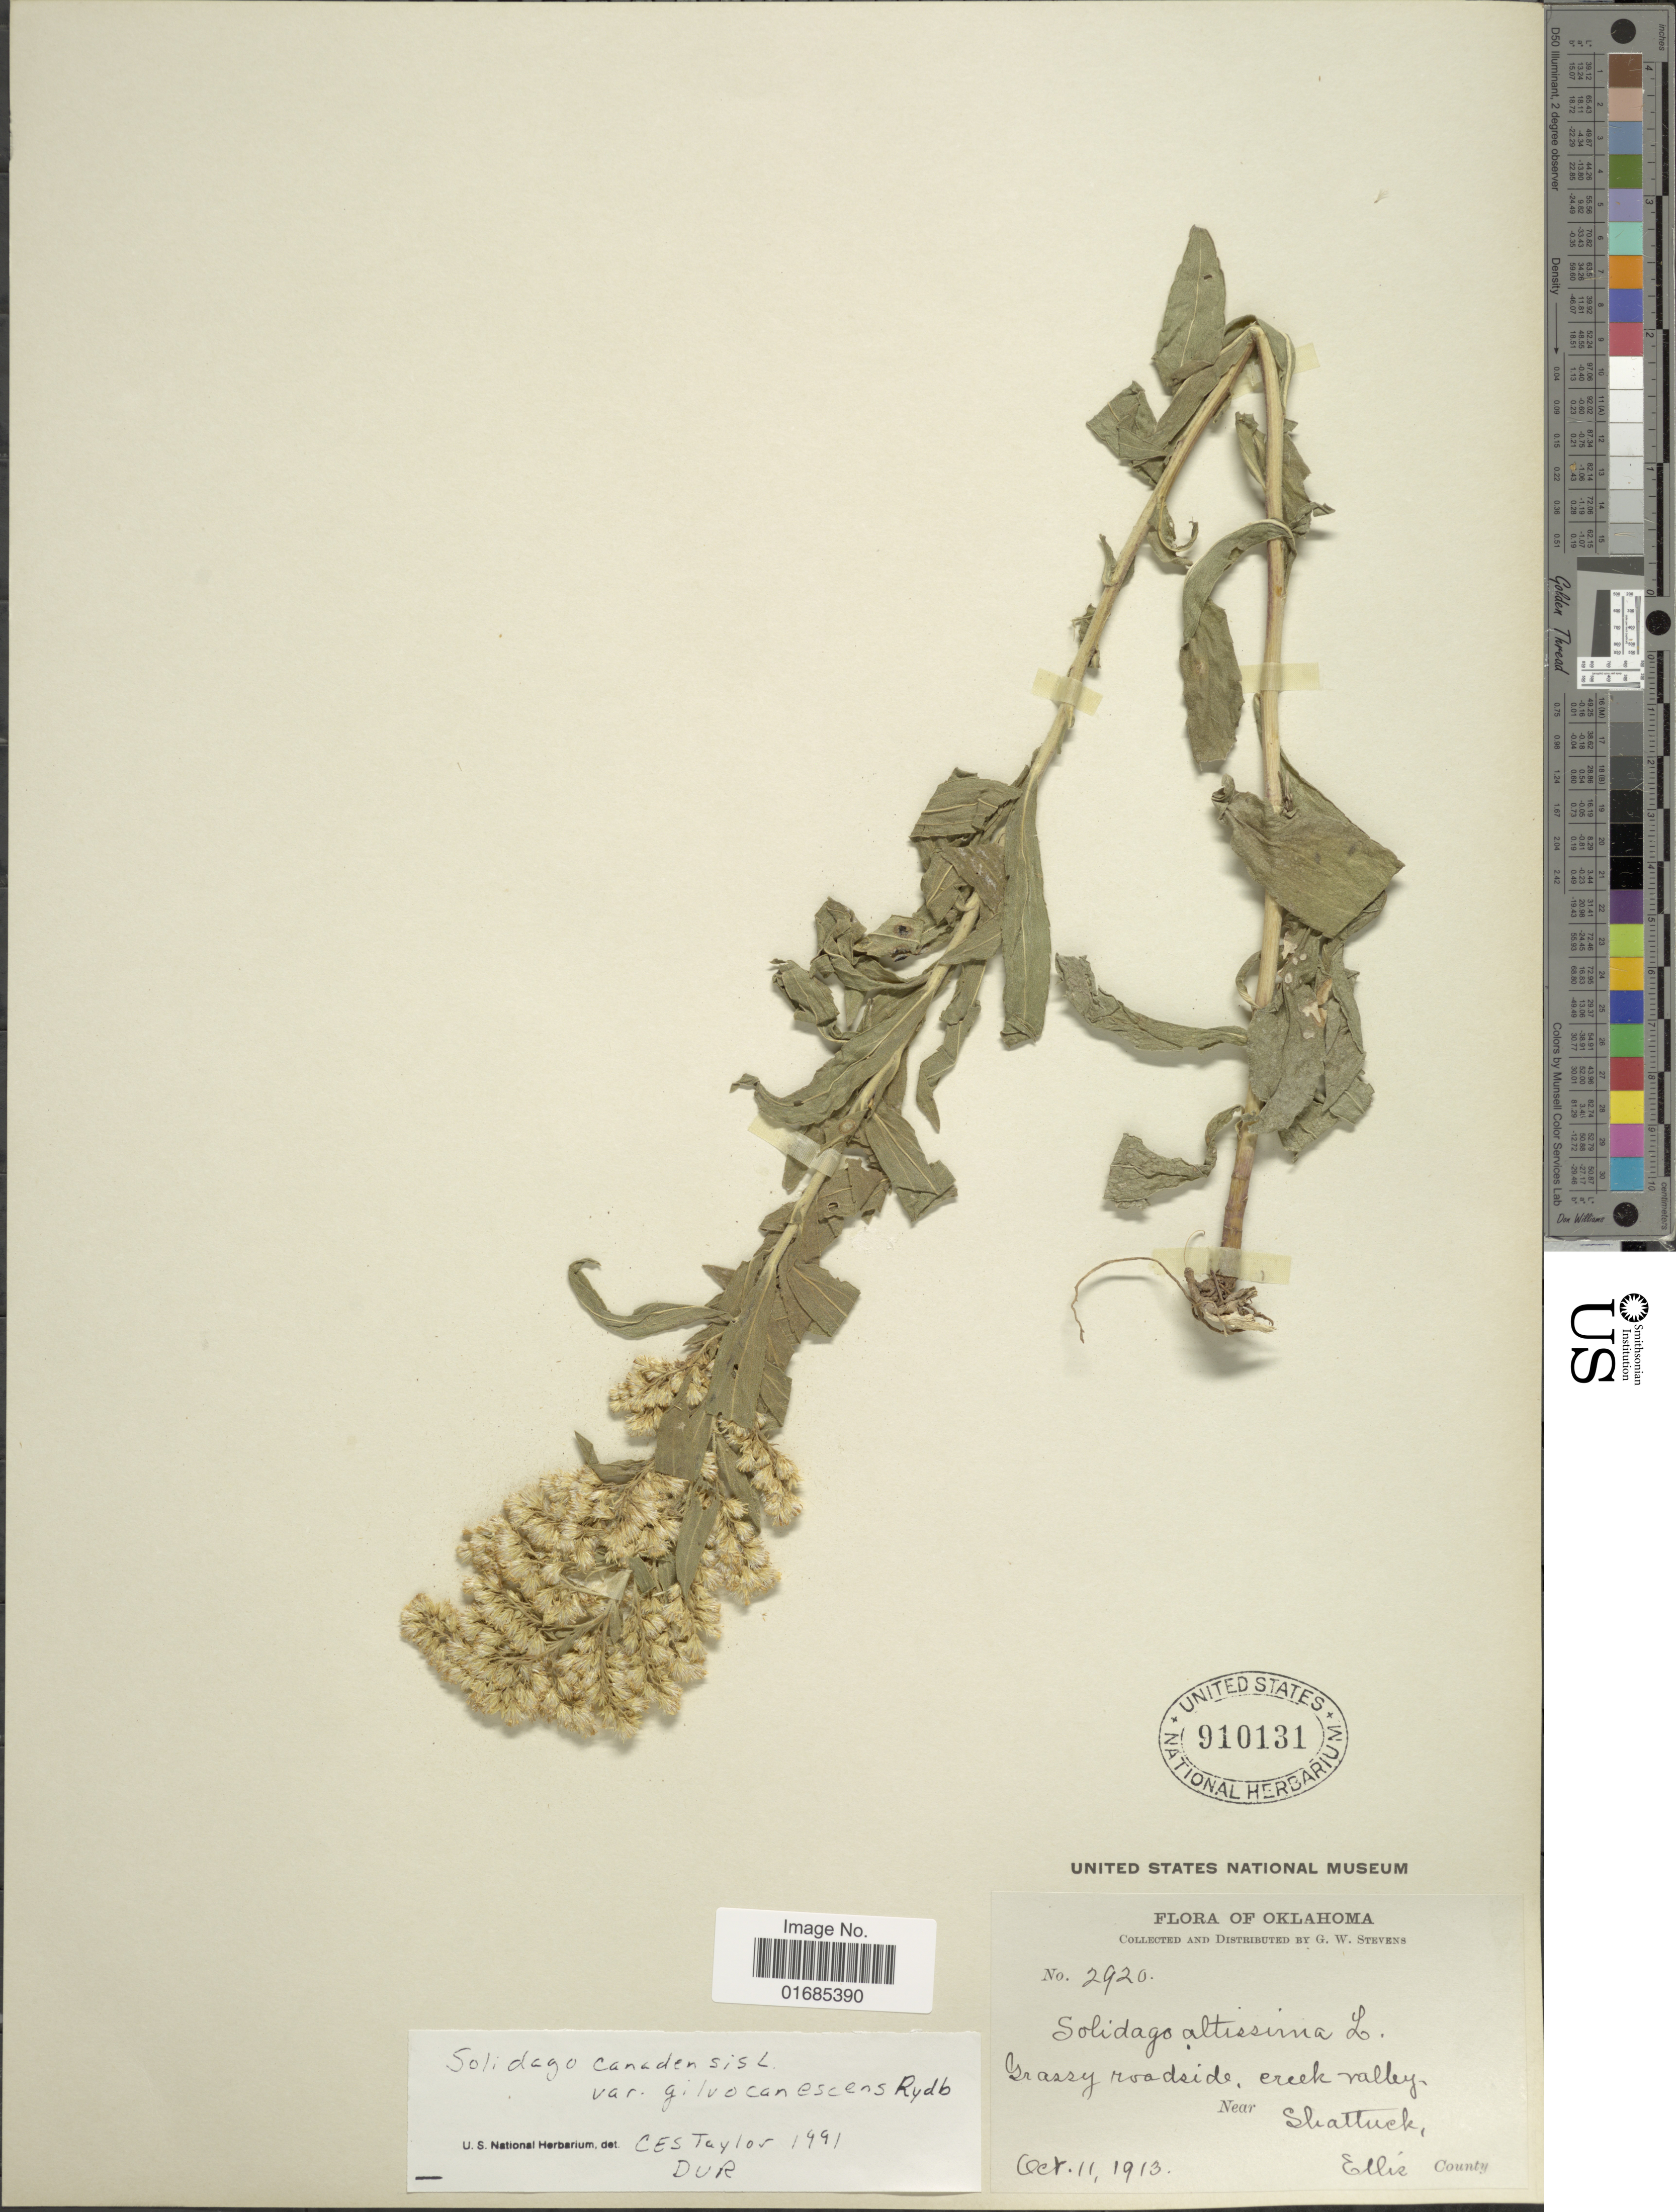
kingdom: Plantae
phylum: Tracheophyta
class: Magnoliopsida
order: Asterales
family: Asteraceae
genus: Solidago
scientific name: Solidago canadensis var. gilvocanescens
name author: Rydb.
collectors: G. W. Stevens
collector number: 2920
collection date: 1913-10-11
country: United States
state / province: Oklahoma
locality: Grassy roadside, creel valley, near Skattuck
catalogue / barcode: US 910131